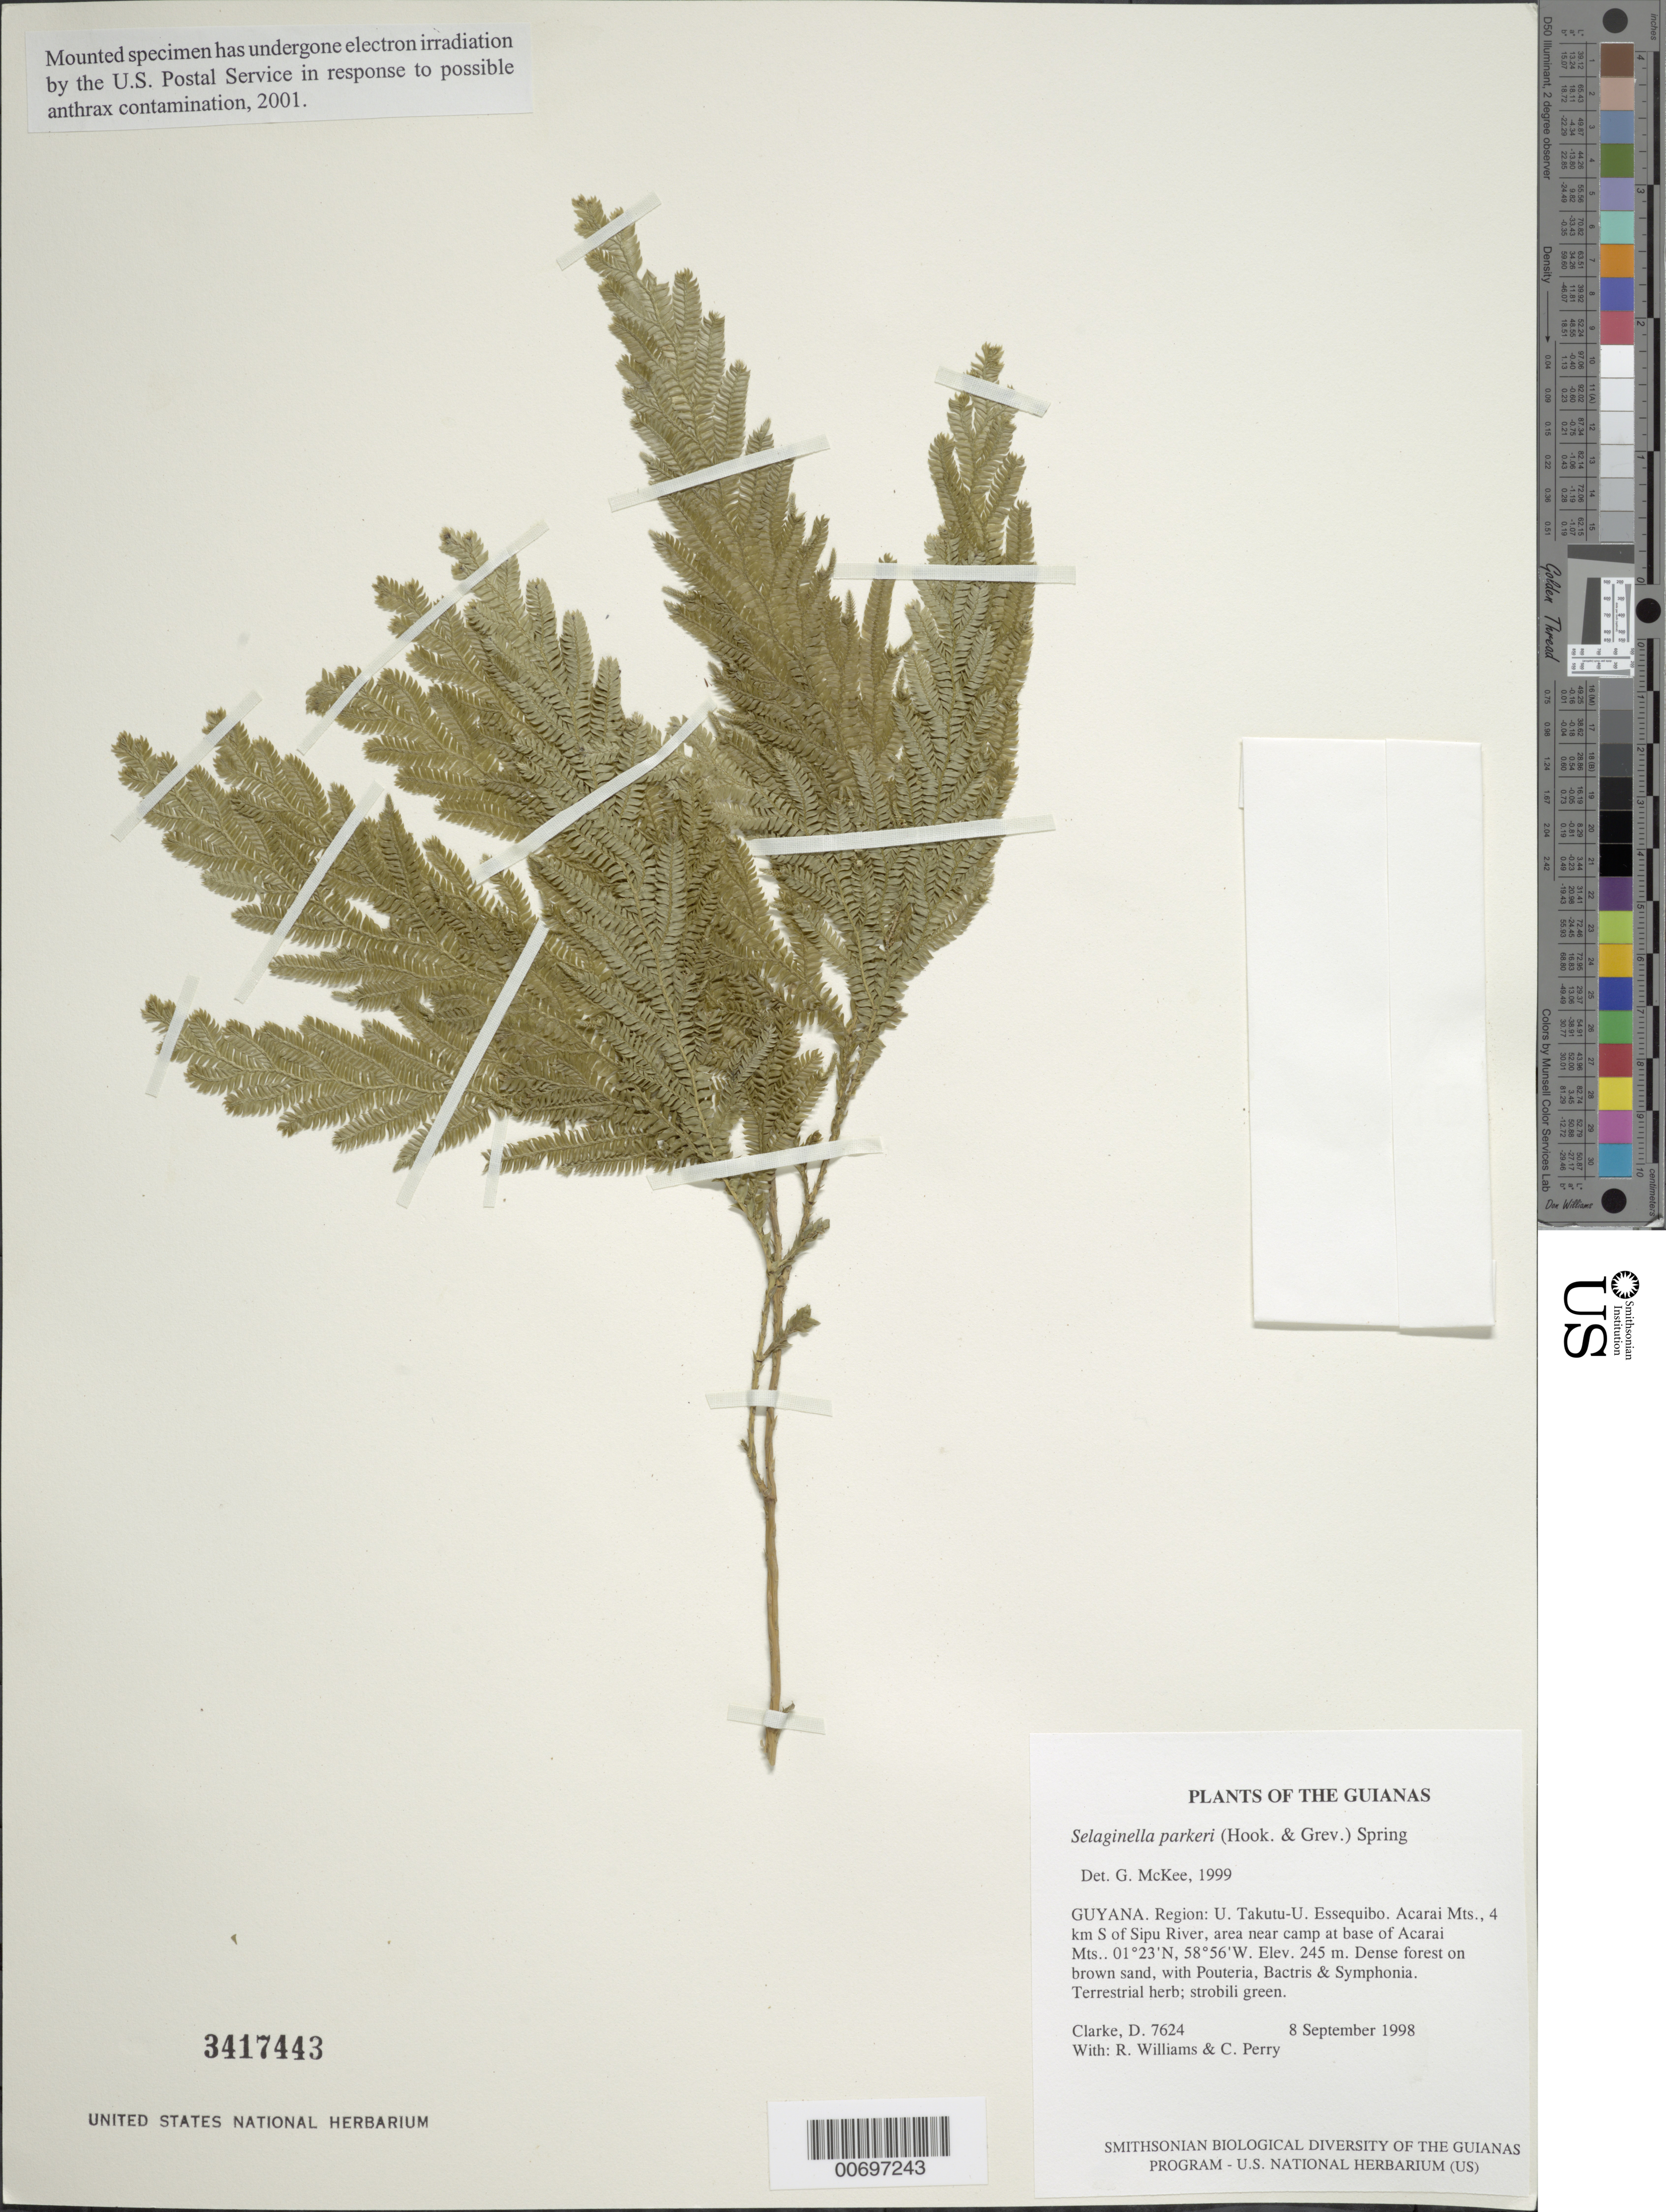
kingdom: Plantae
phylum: Tracheophyta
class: Lycopodiopsida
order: Selaginellales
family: Selaginellaceae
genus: Selaginella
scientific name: Selaginella parkeri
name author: (Hook. & Grev.) Spring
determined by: McKee, G. S., (US), NMNH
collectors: H. D. Clarke, R. Williams & C. Perry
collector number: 7624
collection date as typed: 8 September 1998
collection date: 1998-09-08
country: Guyana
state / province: U. Takutu-U. Essequibo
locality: Acarai Mts., 4 km S of Sipu River, area near camp at base of Acarai Mts.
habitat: Dense forest on brown sand, with Pouteria, Bactris & Symphonia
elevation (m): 245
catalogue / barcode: US 3417443